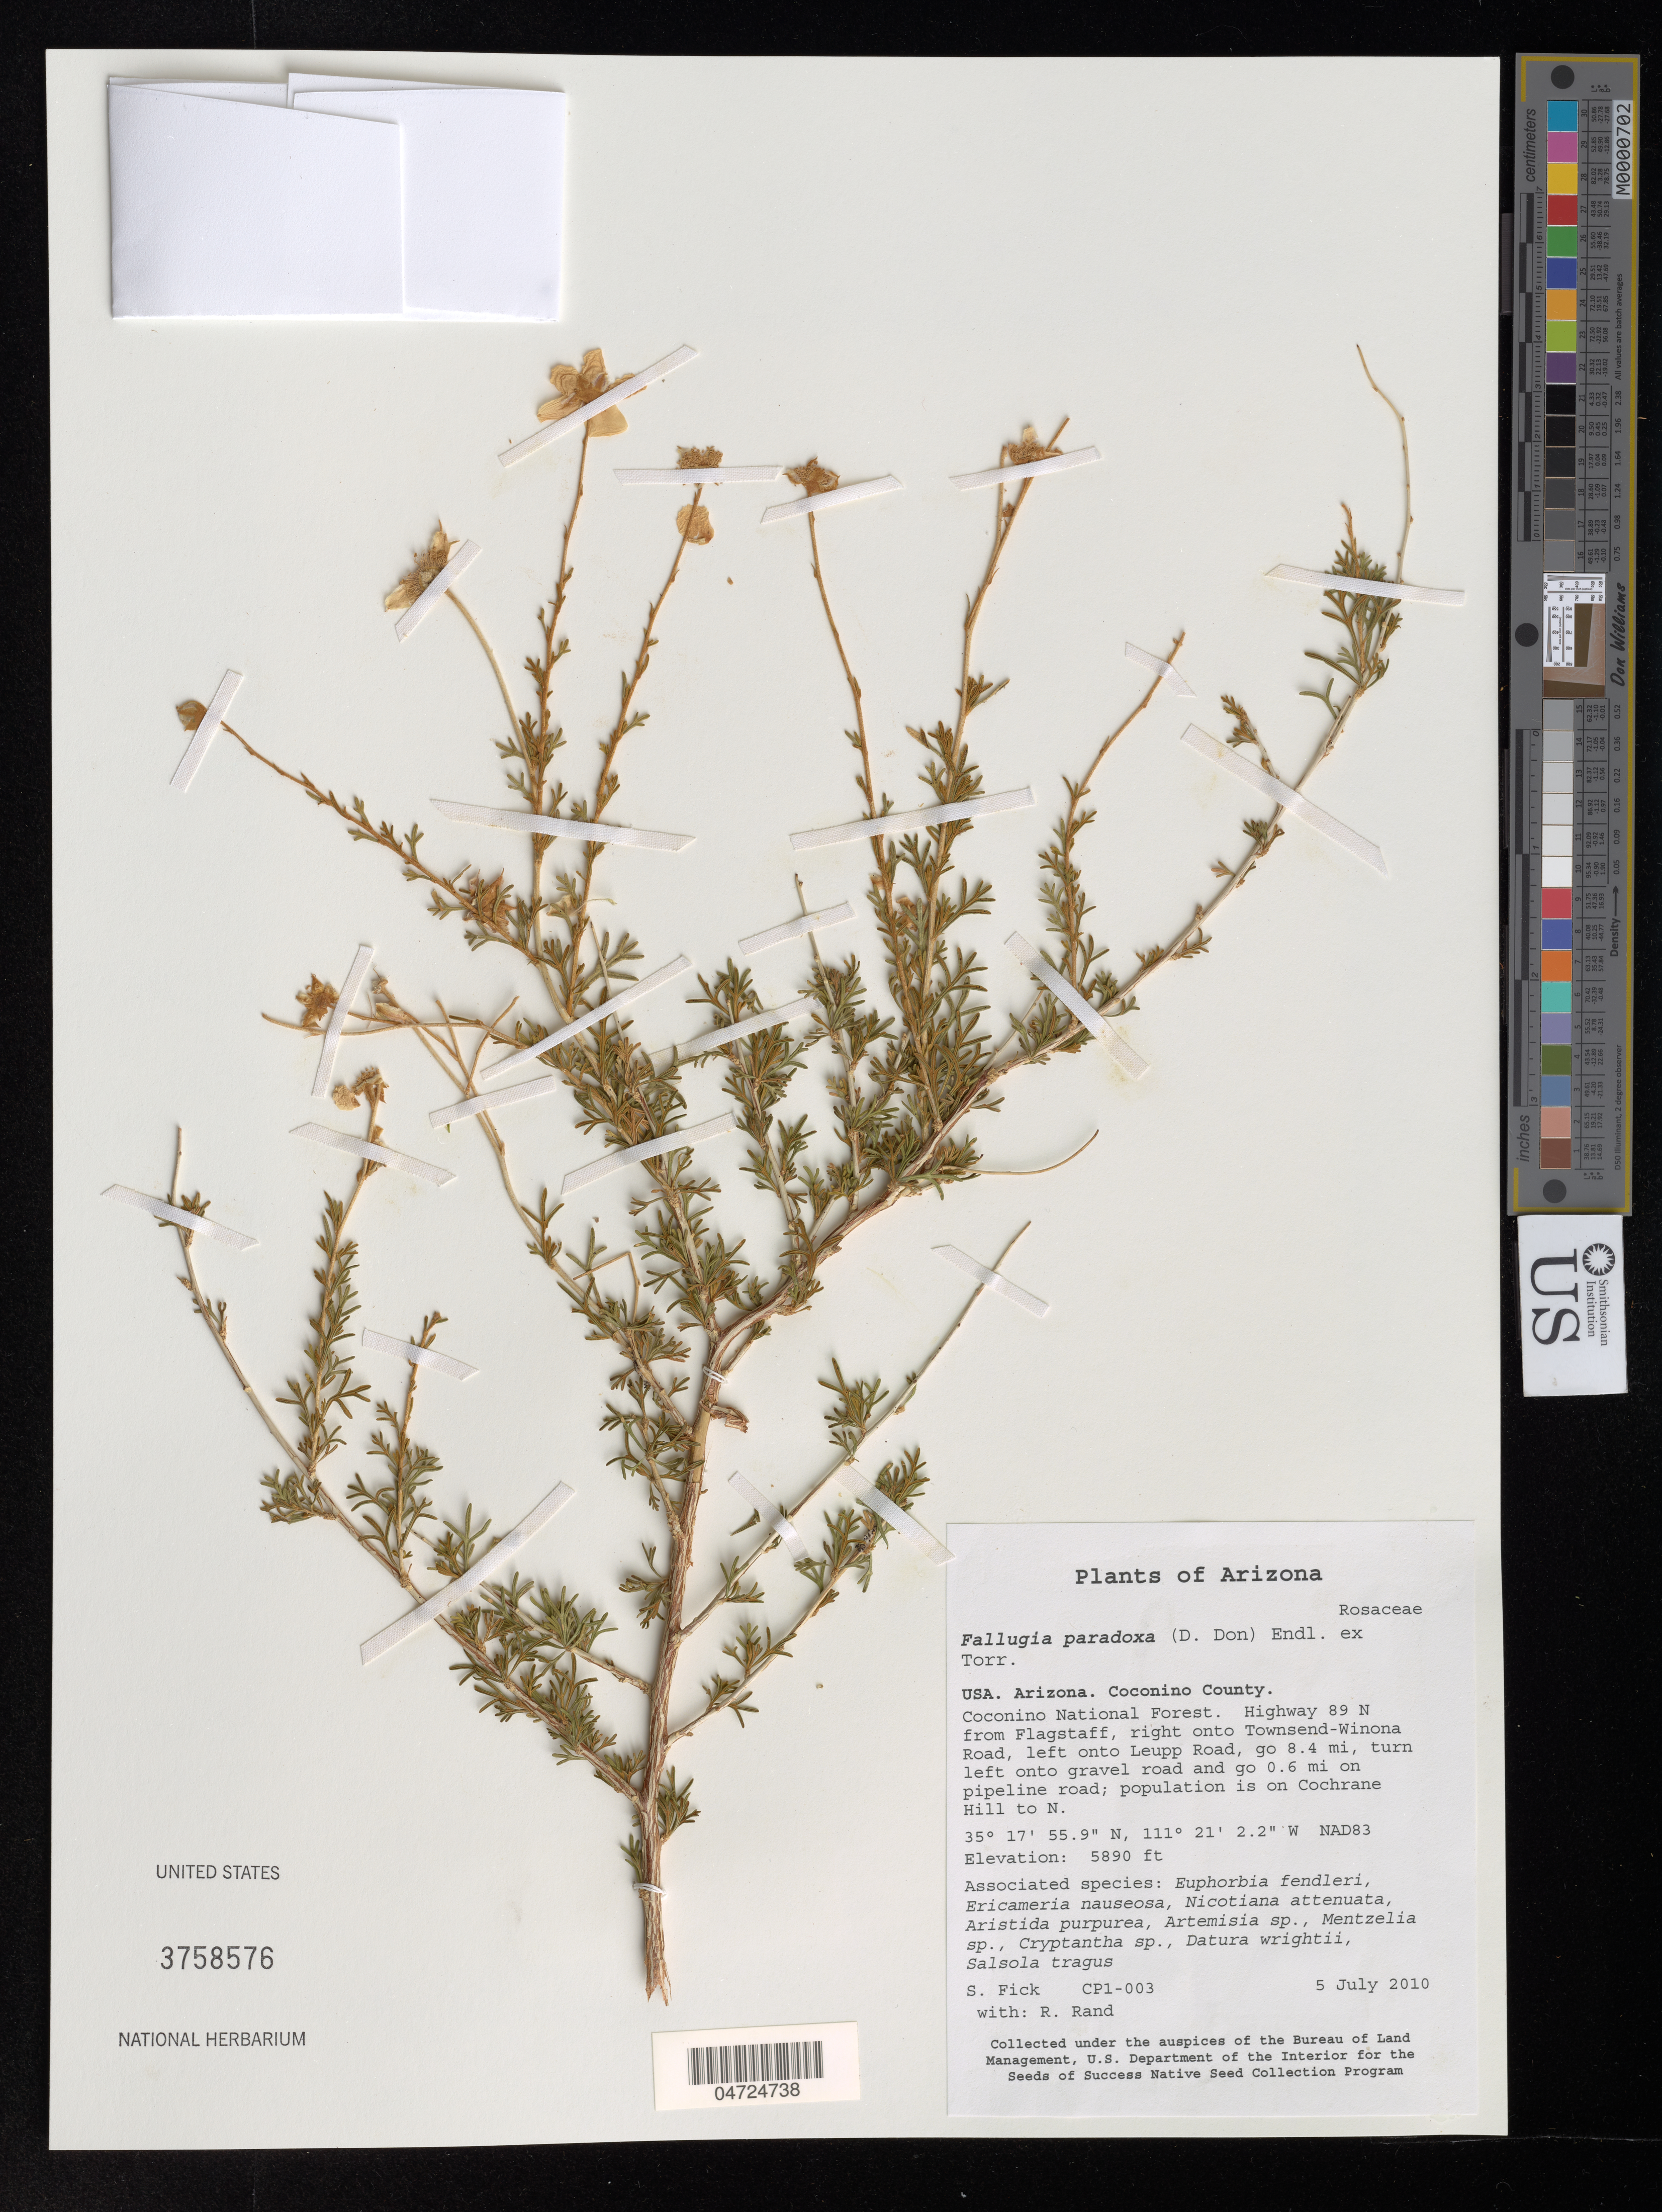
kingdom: Plantae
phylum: Tracheophyta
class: Magnoliopsida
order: Rosales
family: Rosaceae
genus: Fallugia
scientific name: Fallugia paradoxa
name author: (D. Don ex Tilloch & T. Taylor) Endl. ex Torr.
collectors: S. Fick & R. Rand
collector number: CP1-003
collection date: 2010-07-05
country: United States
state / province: Arizona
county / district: Coconino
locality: Coconino County. Coconino National Forest. Highway 89 N from Flagstaff, right onto Townsend-Winona Road, left onto Leupp Road, go 8.4 mi, turn left onto gravel road and go 0.6 mi on pipeline road; population is on Cochrane Hill to N. NAD83.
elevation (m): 1795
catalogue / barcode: US 3758576